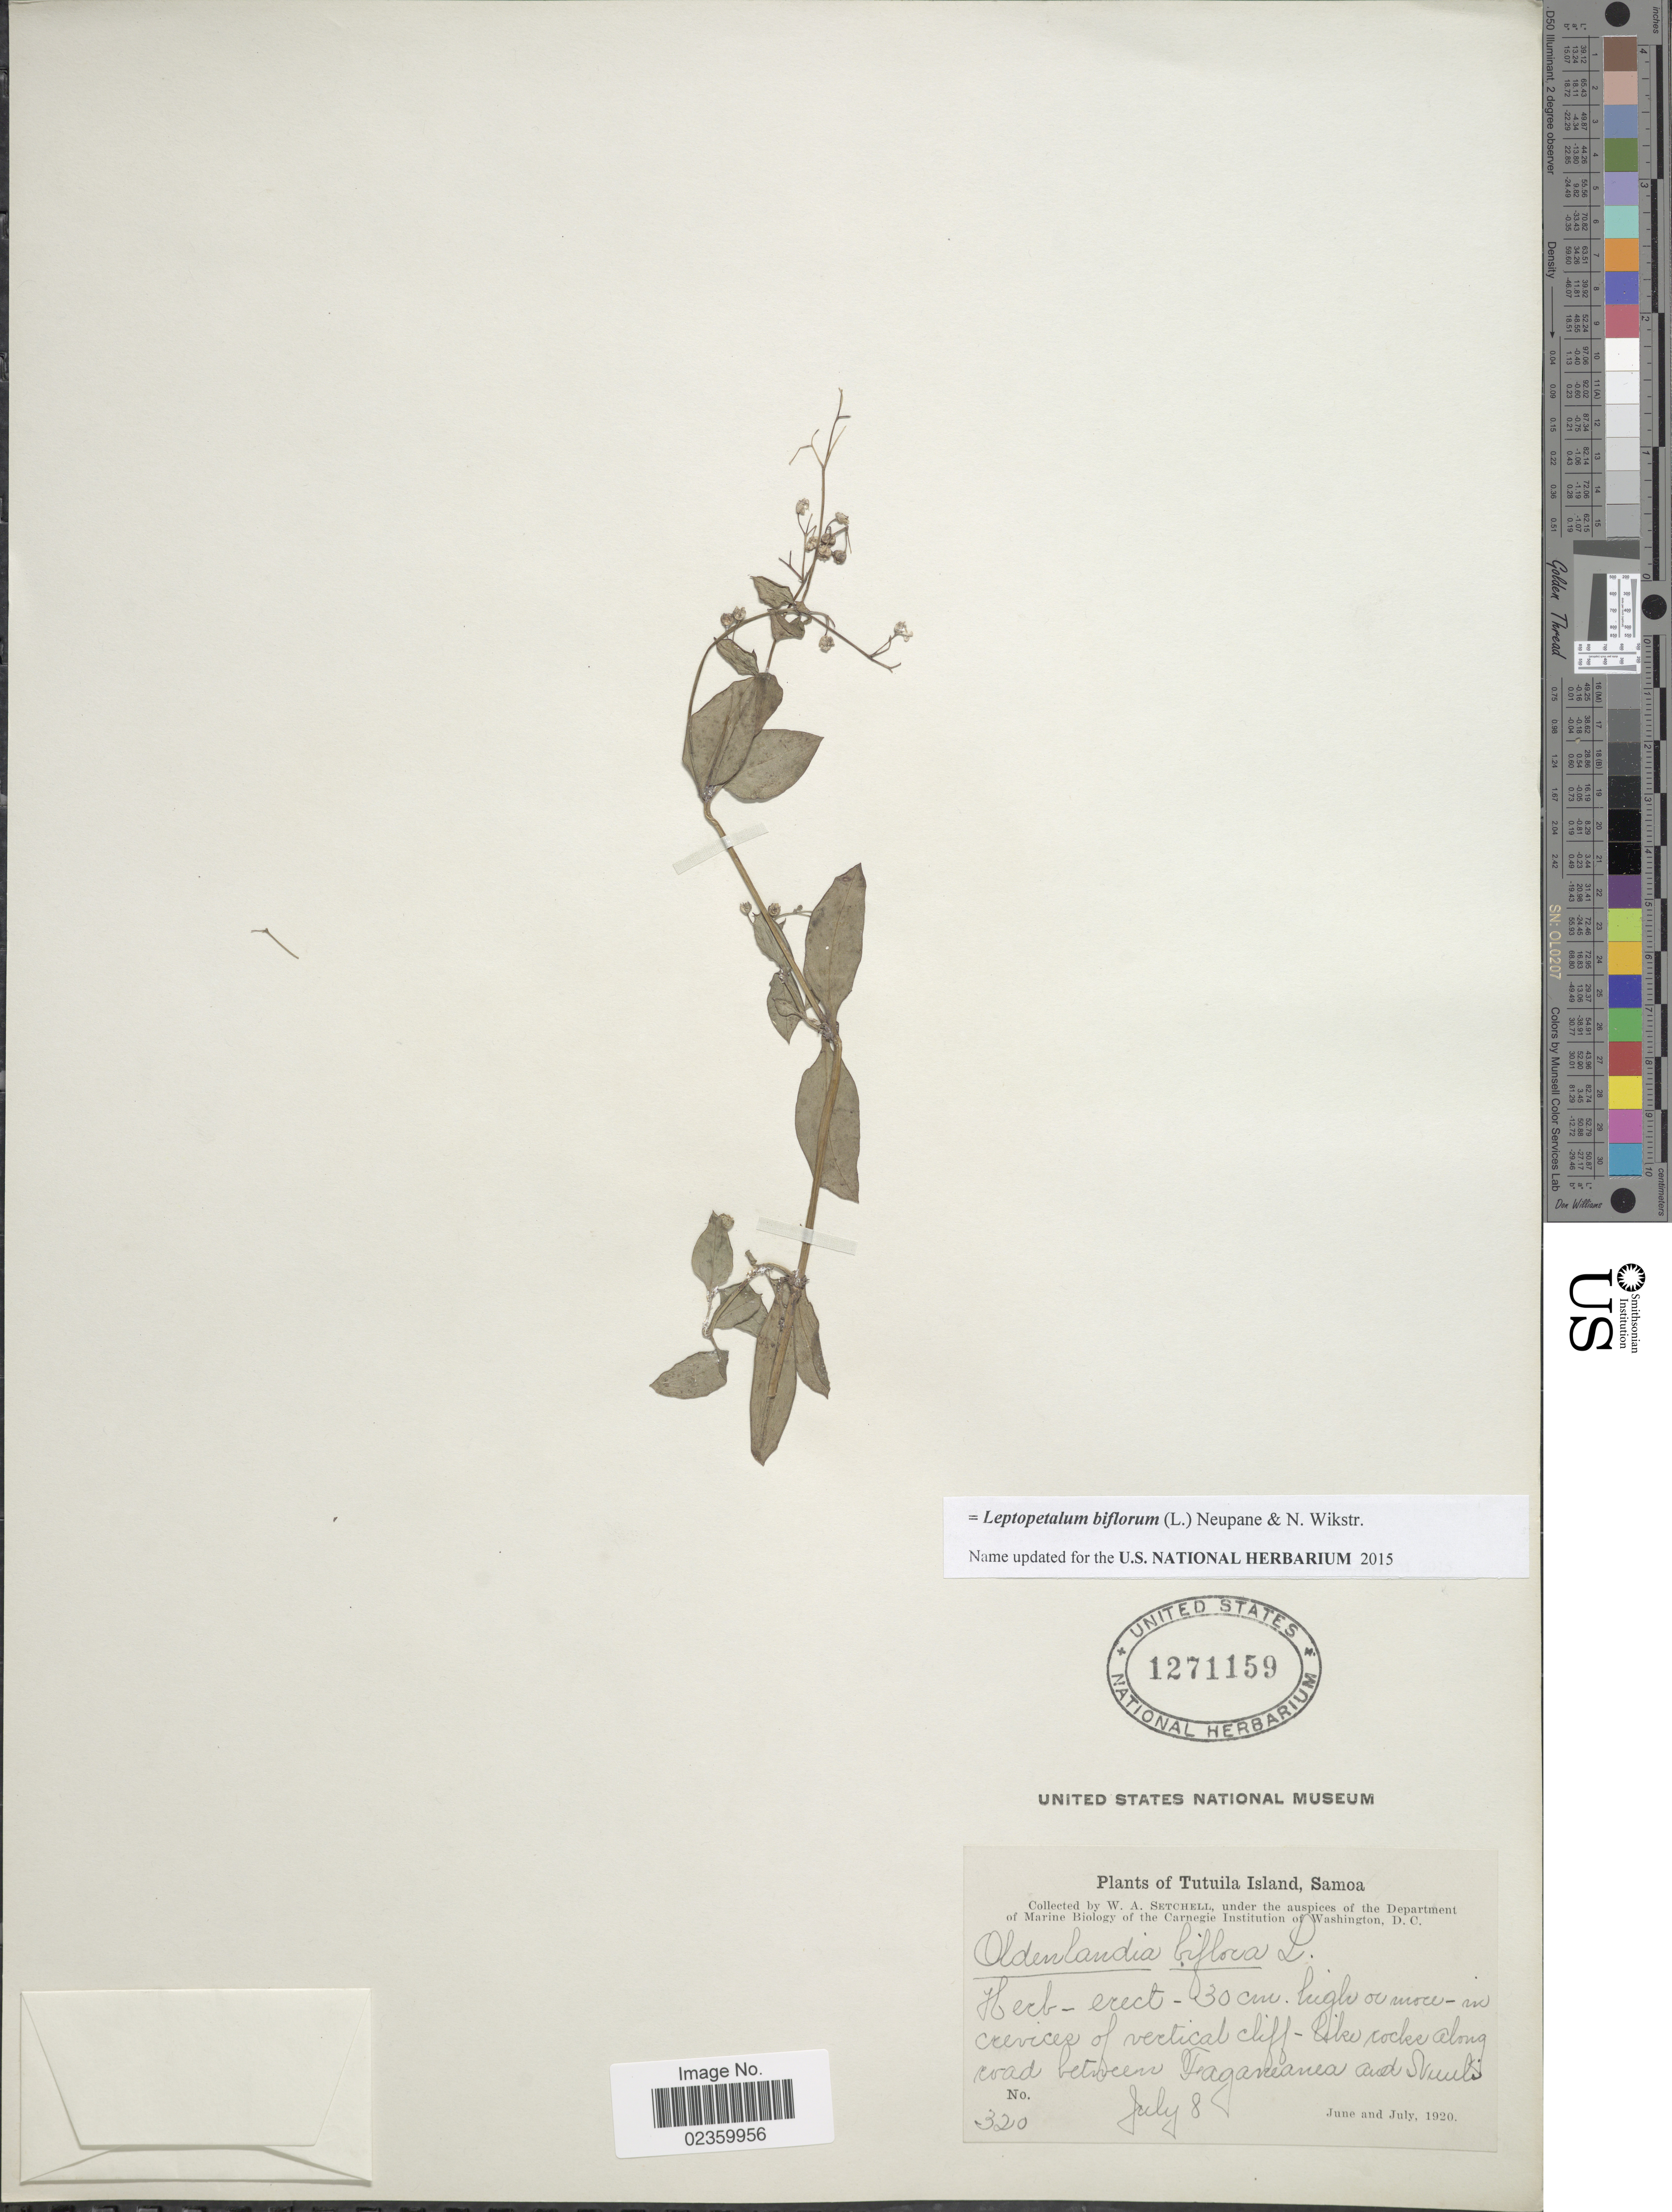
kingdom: Plantae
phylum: Tracheophyta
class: Magnoliopsida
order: Gentianales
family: Rubiaceae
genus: Leptopetalum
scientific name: Leptopetalum biflorum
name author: (L.) Neupane & N. Wikstr.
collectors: W. Setchell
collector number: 320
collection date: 1920-07-08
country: American Samoa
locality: Tutuila Island, Samoa. Along road between Faganeanea and Skuils [interpreted]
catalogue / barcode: US 1271159